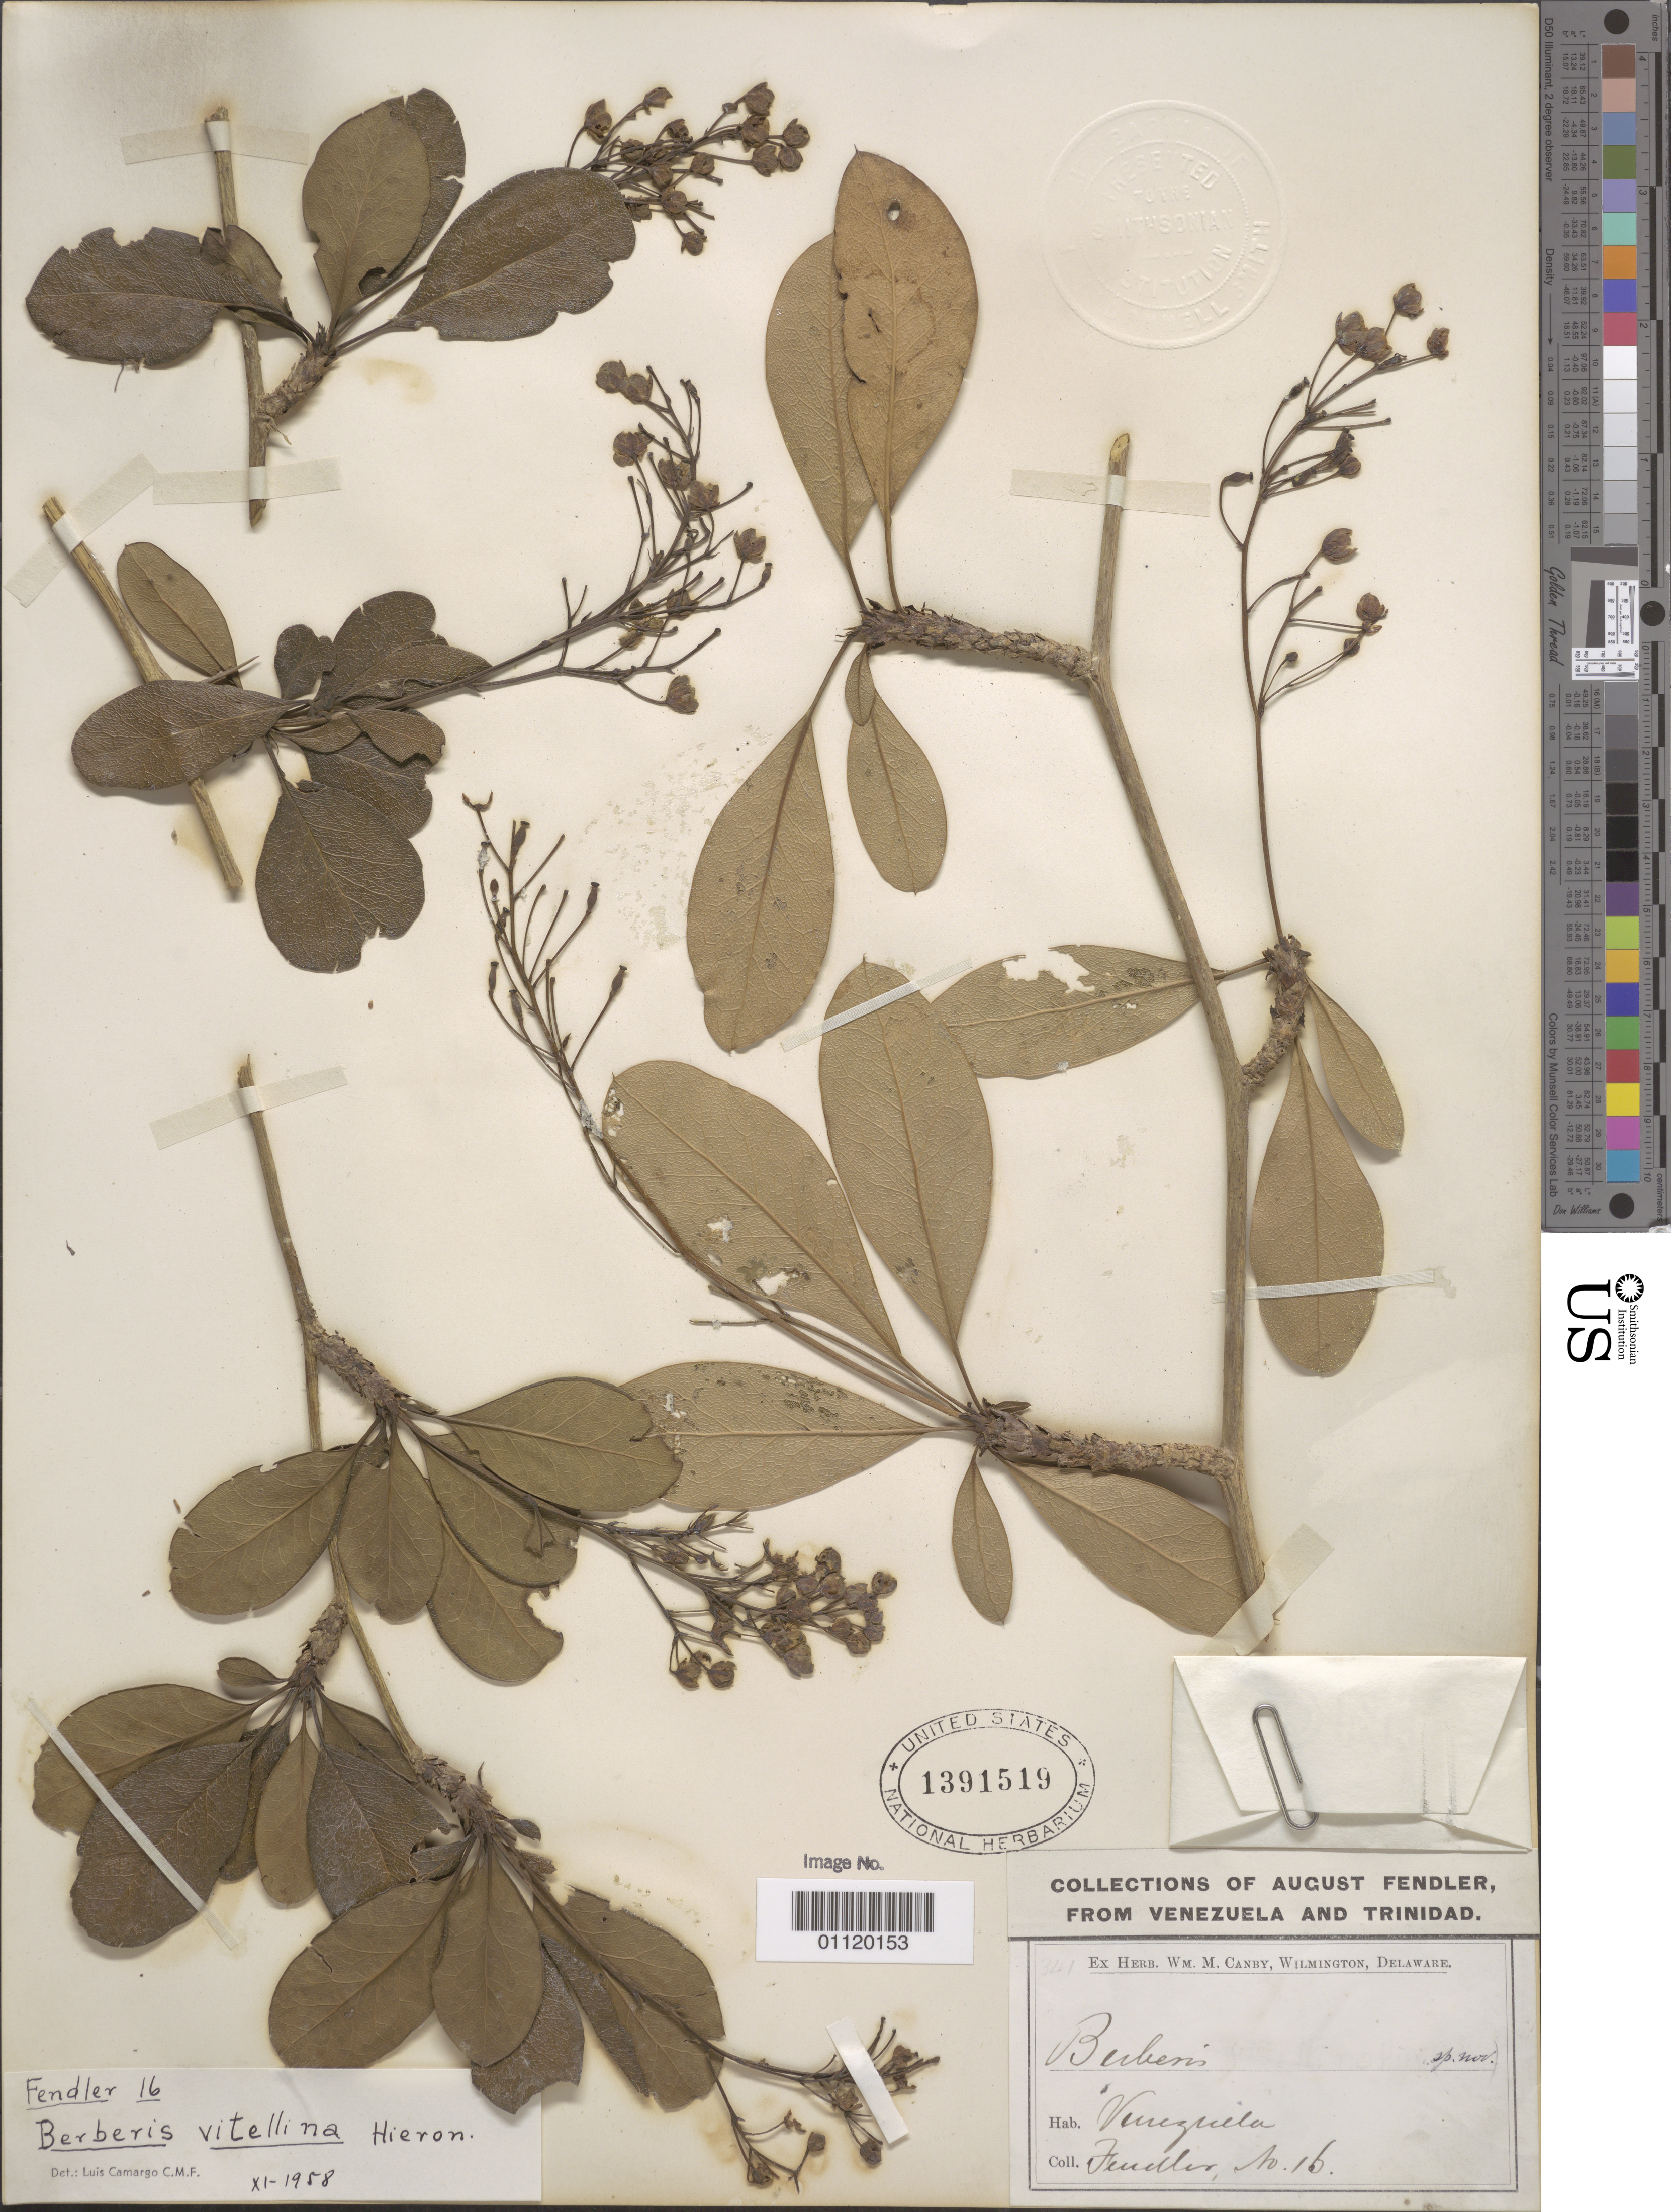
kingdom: Plantae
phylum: Tracheophyta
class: Magnoliopsida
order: Ranunculales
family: Berberidaceae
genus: Berberis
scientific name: Berberis vitellina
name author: Hieron.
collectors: A. Fendler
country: Venezuela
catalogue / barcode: US 1391519